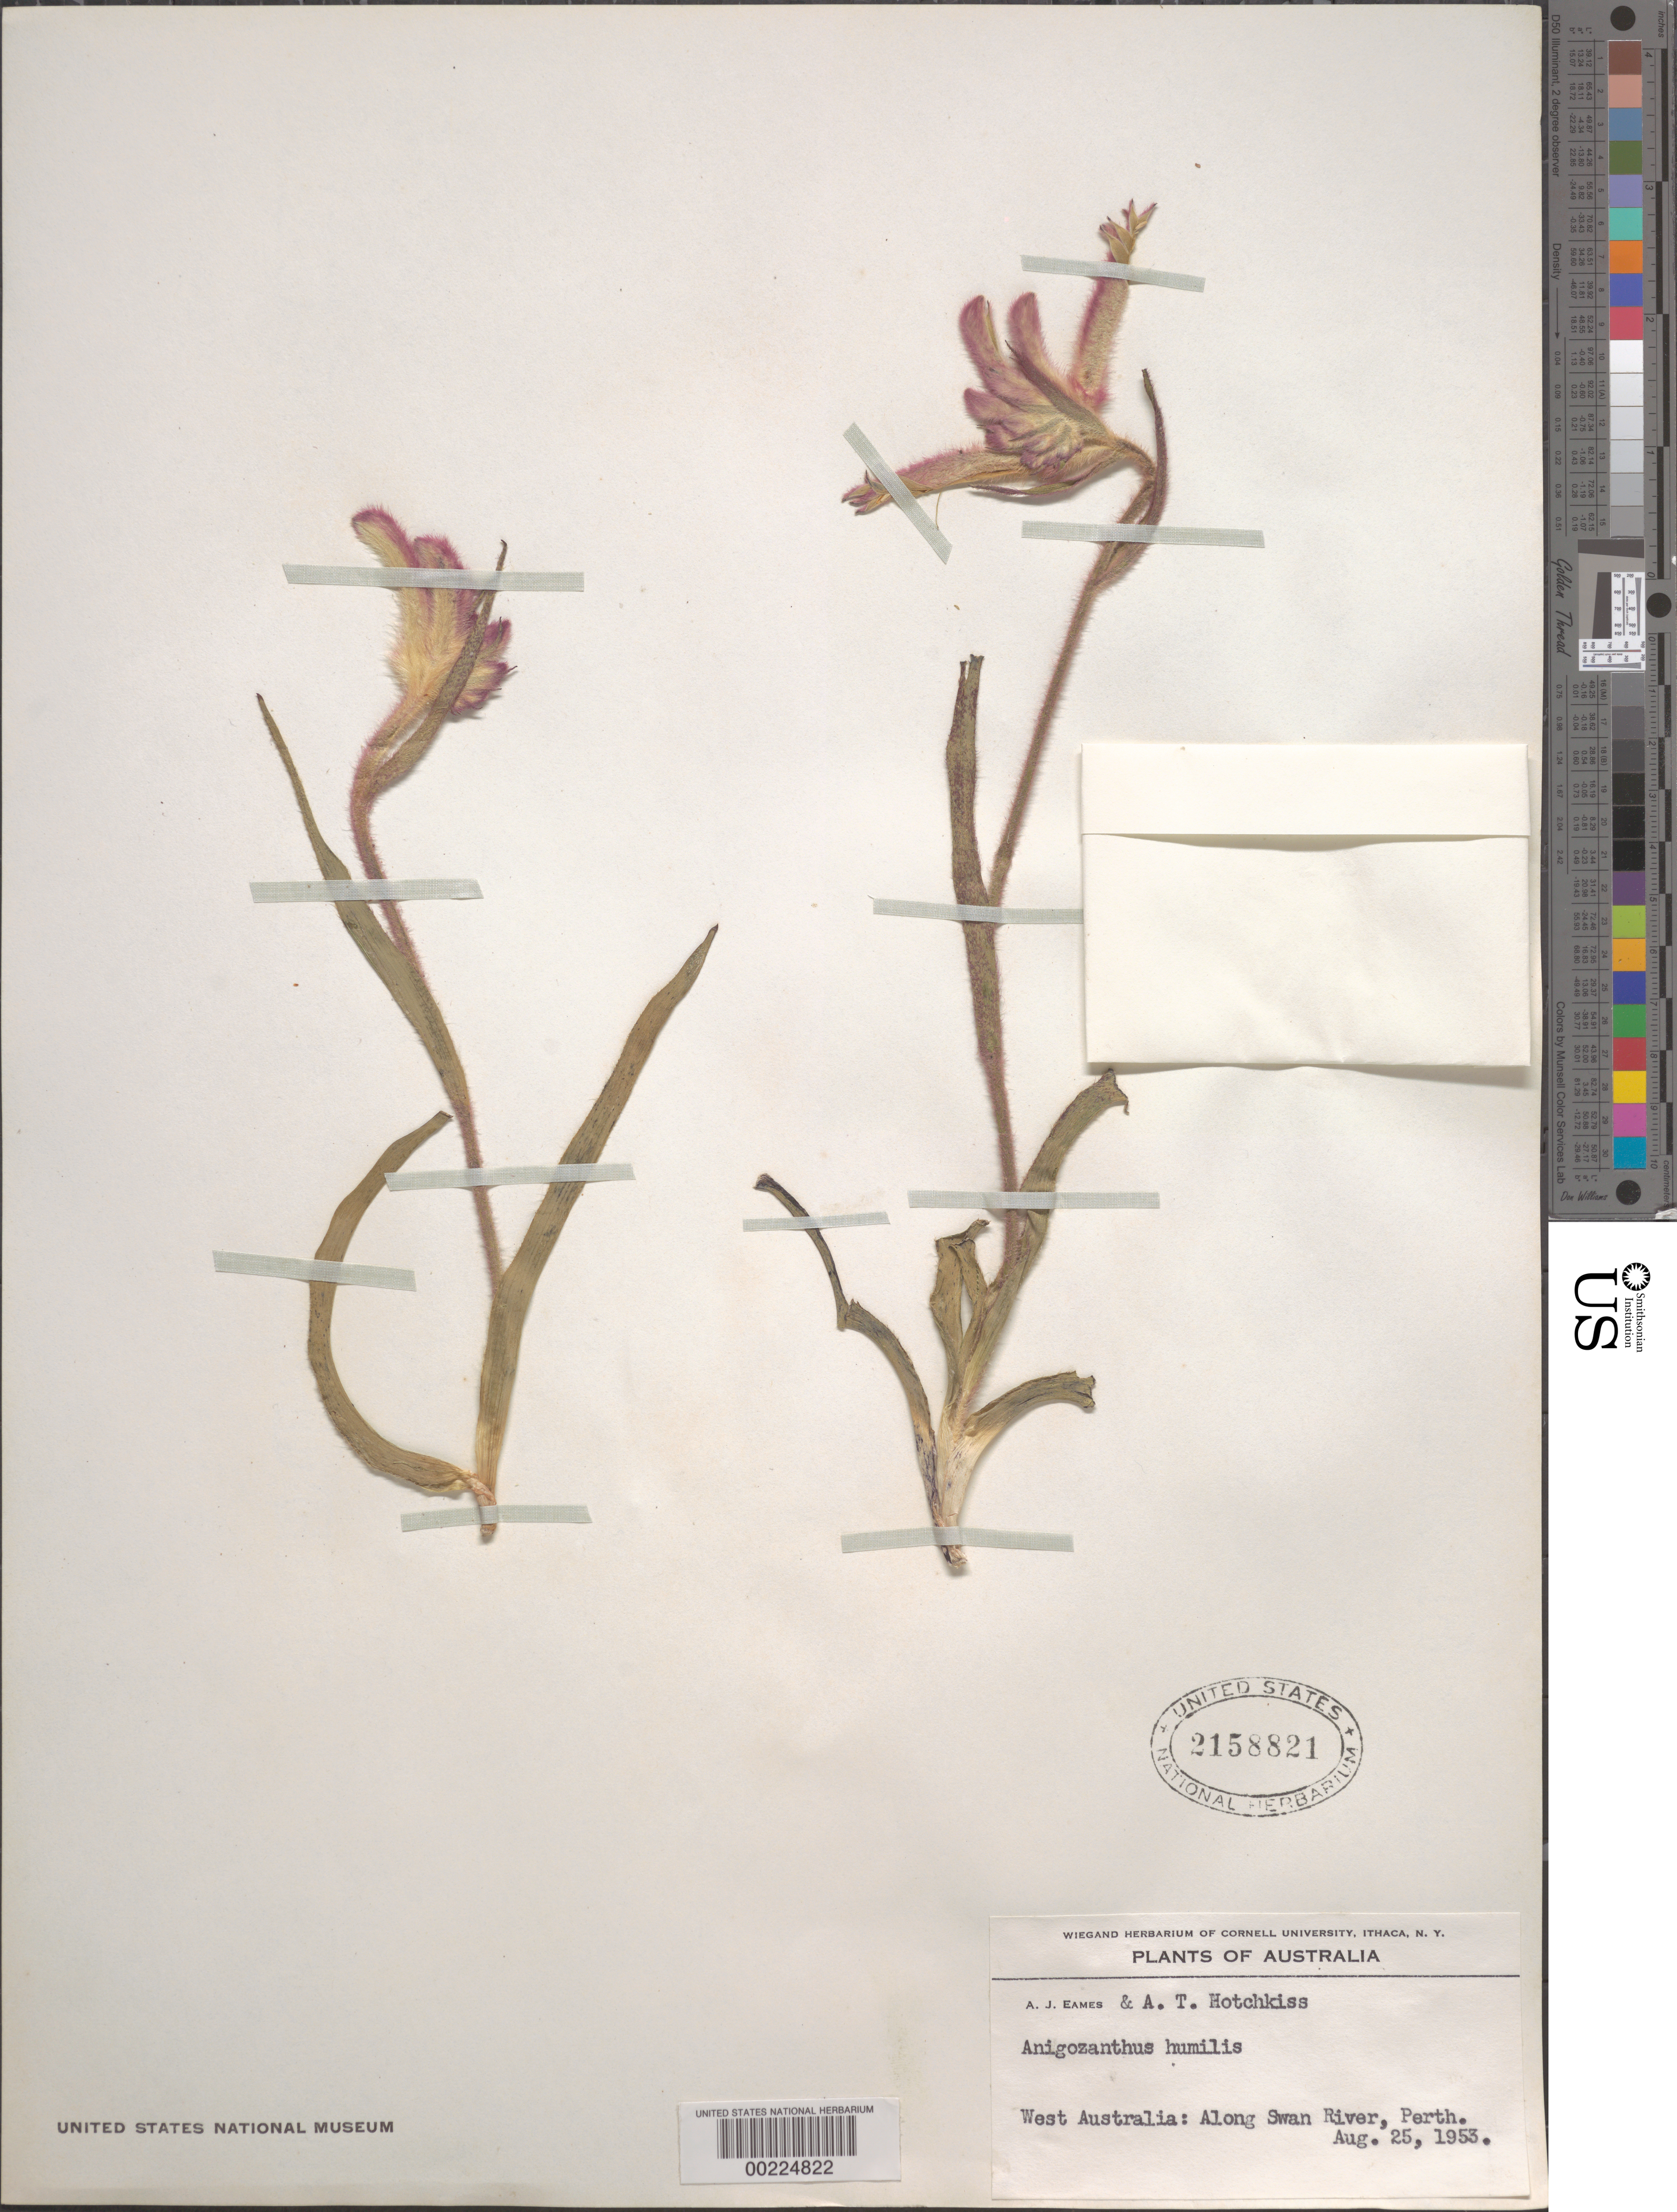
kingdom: Plantae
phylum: Tracheophyta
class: Liliopsida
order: Commelinales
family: Haemodoraceae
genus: Anigozanthos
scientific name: Anigozanthos humilis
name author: Lindl.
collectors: A. J. Eames & A. Hotchkiss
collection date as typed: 25 Aug 1953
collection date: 1953-08-25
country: Australia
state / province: Western Australia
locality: Along swan river, perth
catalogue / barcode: US 2158821